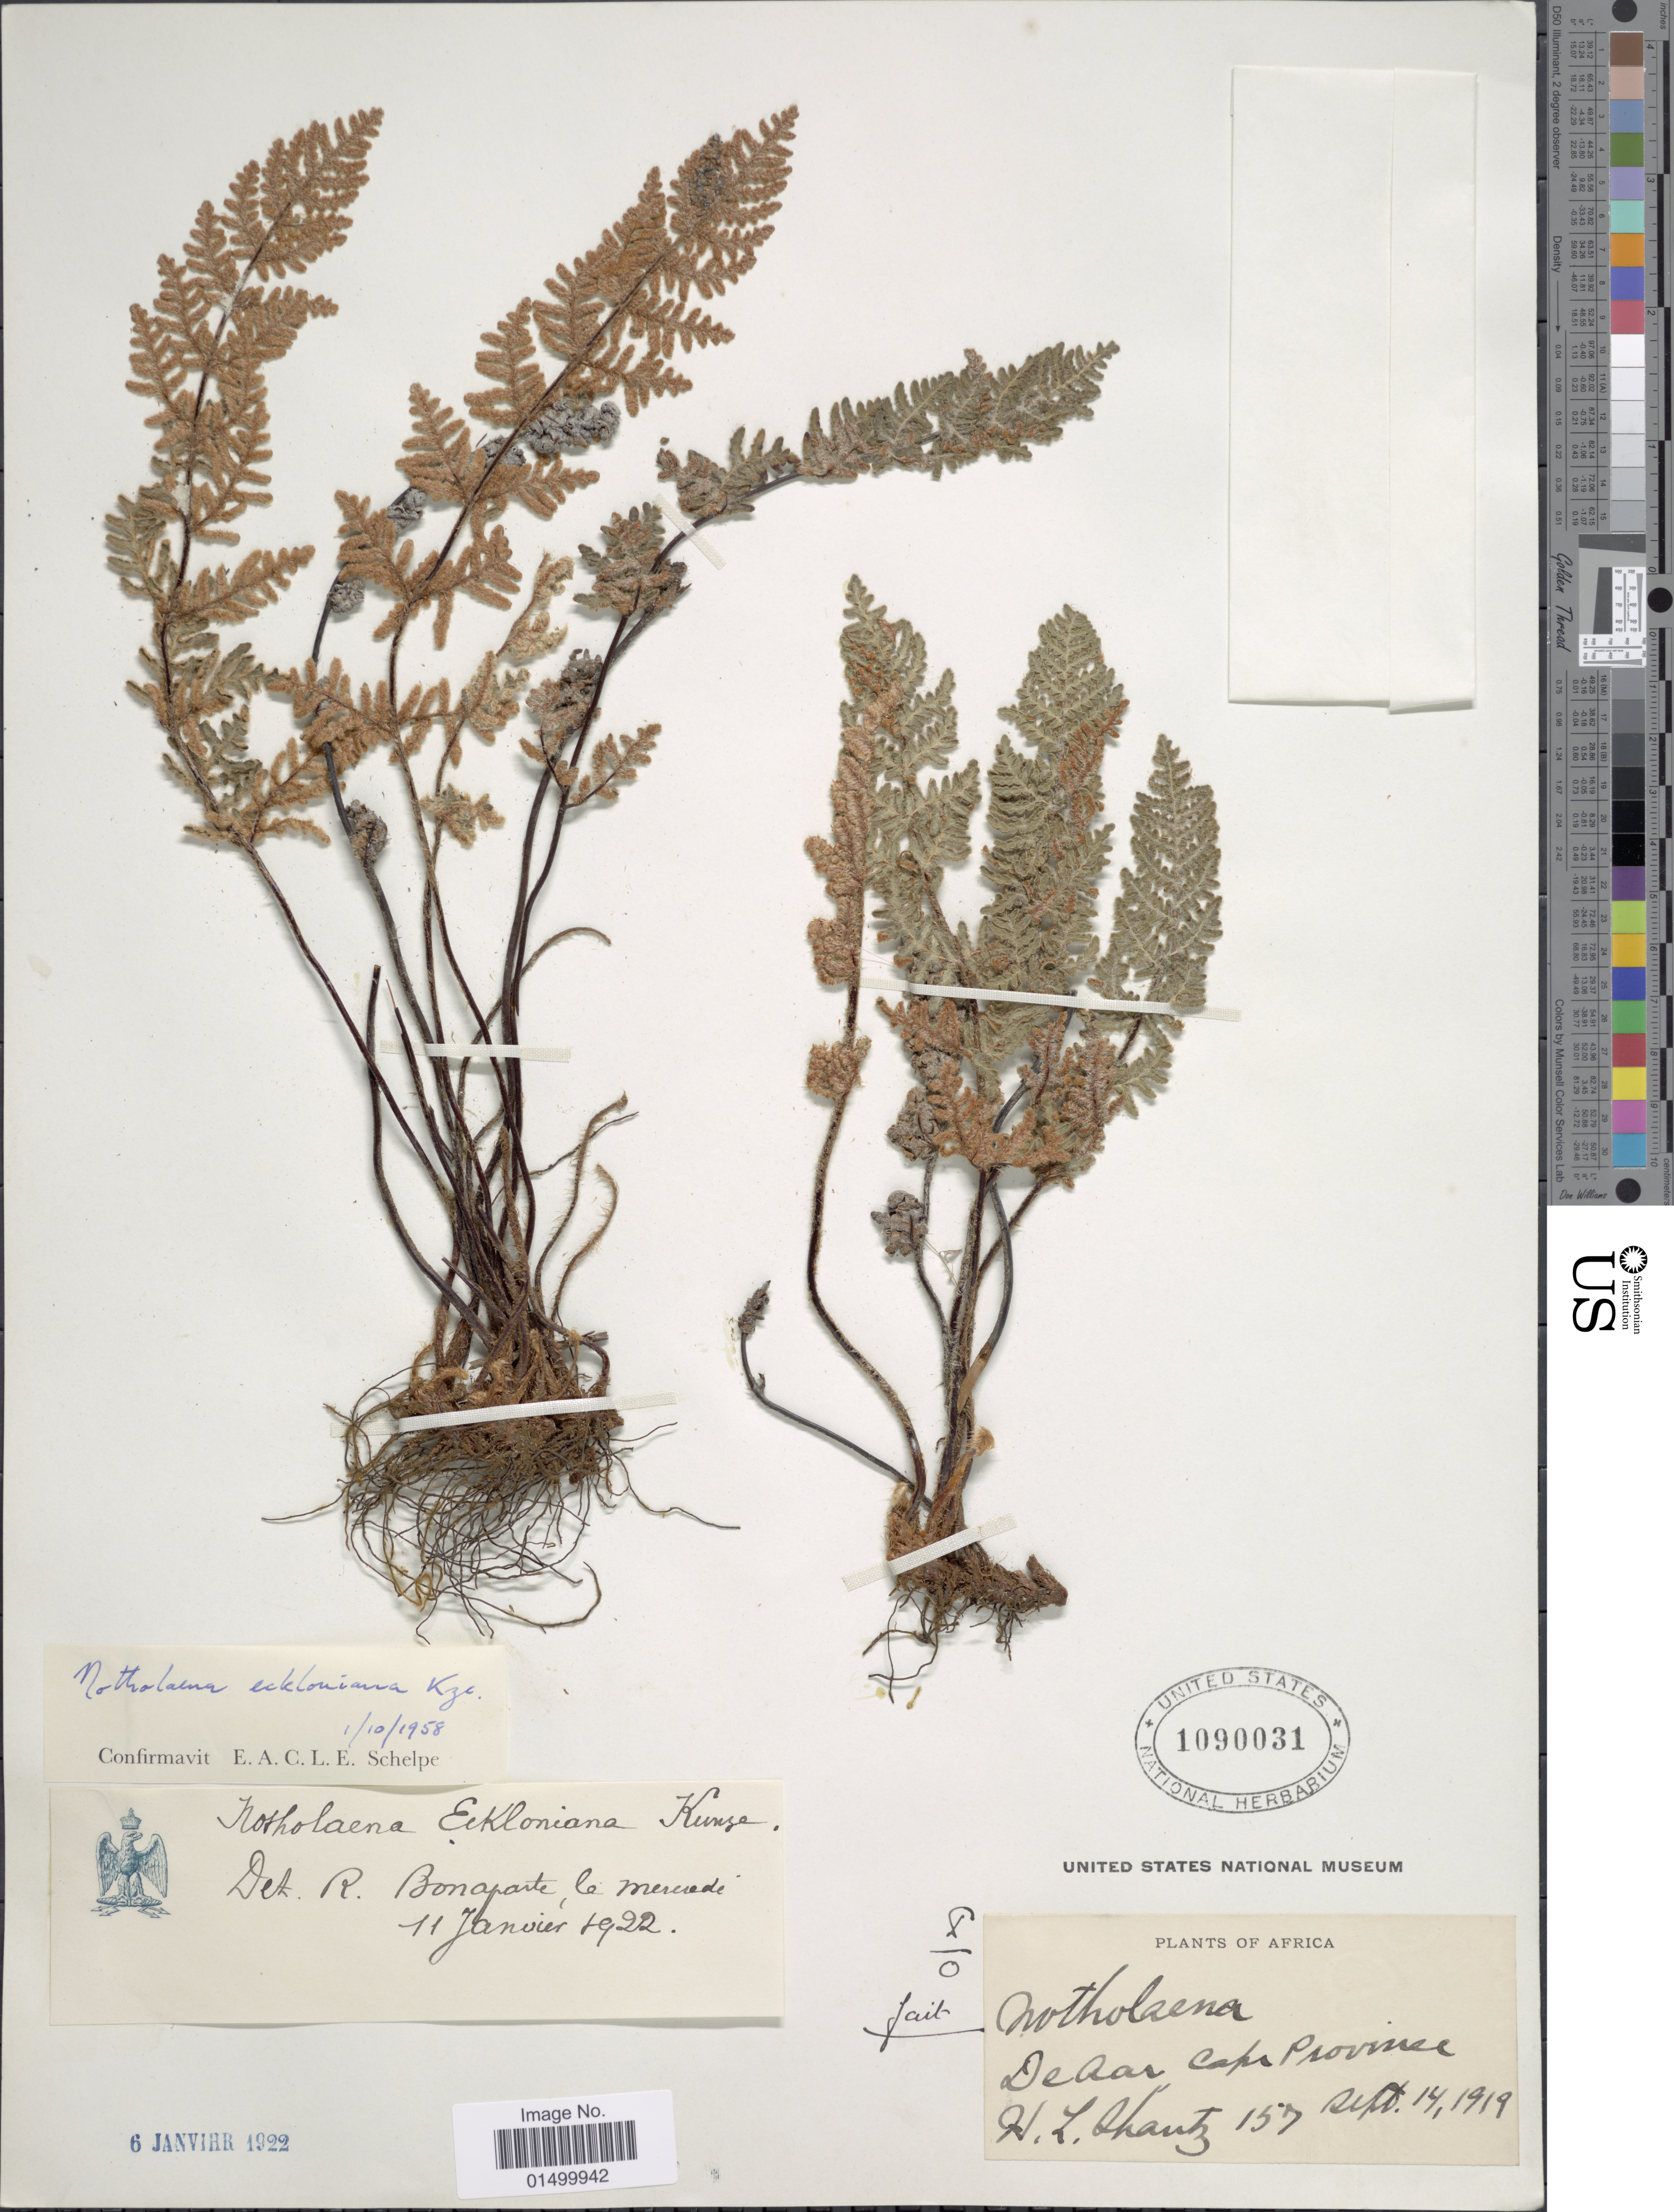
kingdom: Plantae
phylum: Tracheophyta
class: Polypodiopsida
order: Polypodiales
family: Pteridaceae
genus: Cheilanthes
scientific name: Cheilanthes eckloniana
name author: Mett.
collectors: H. Shautz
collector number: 157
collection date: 1919-09-14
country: South Africa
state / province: Northern Cape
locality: DeAar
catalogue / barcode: US 1090031